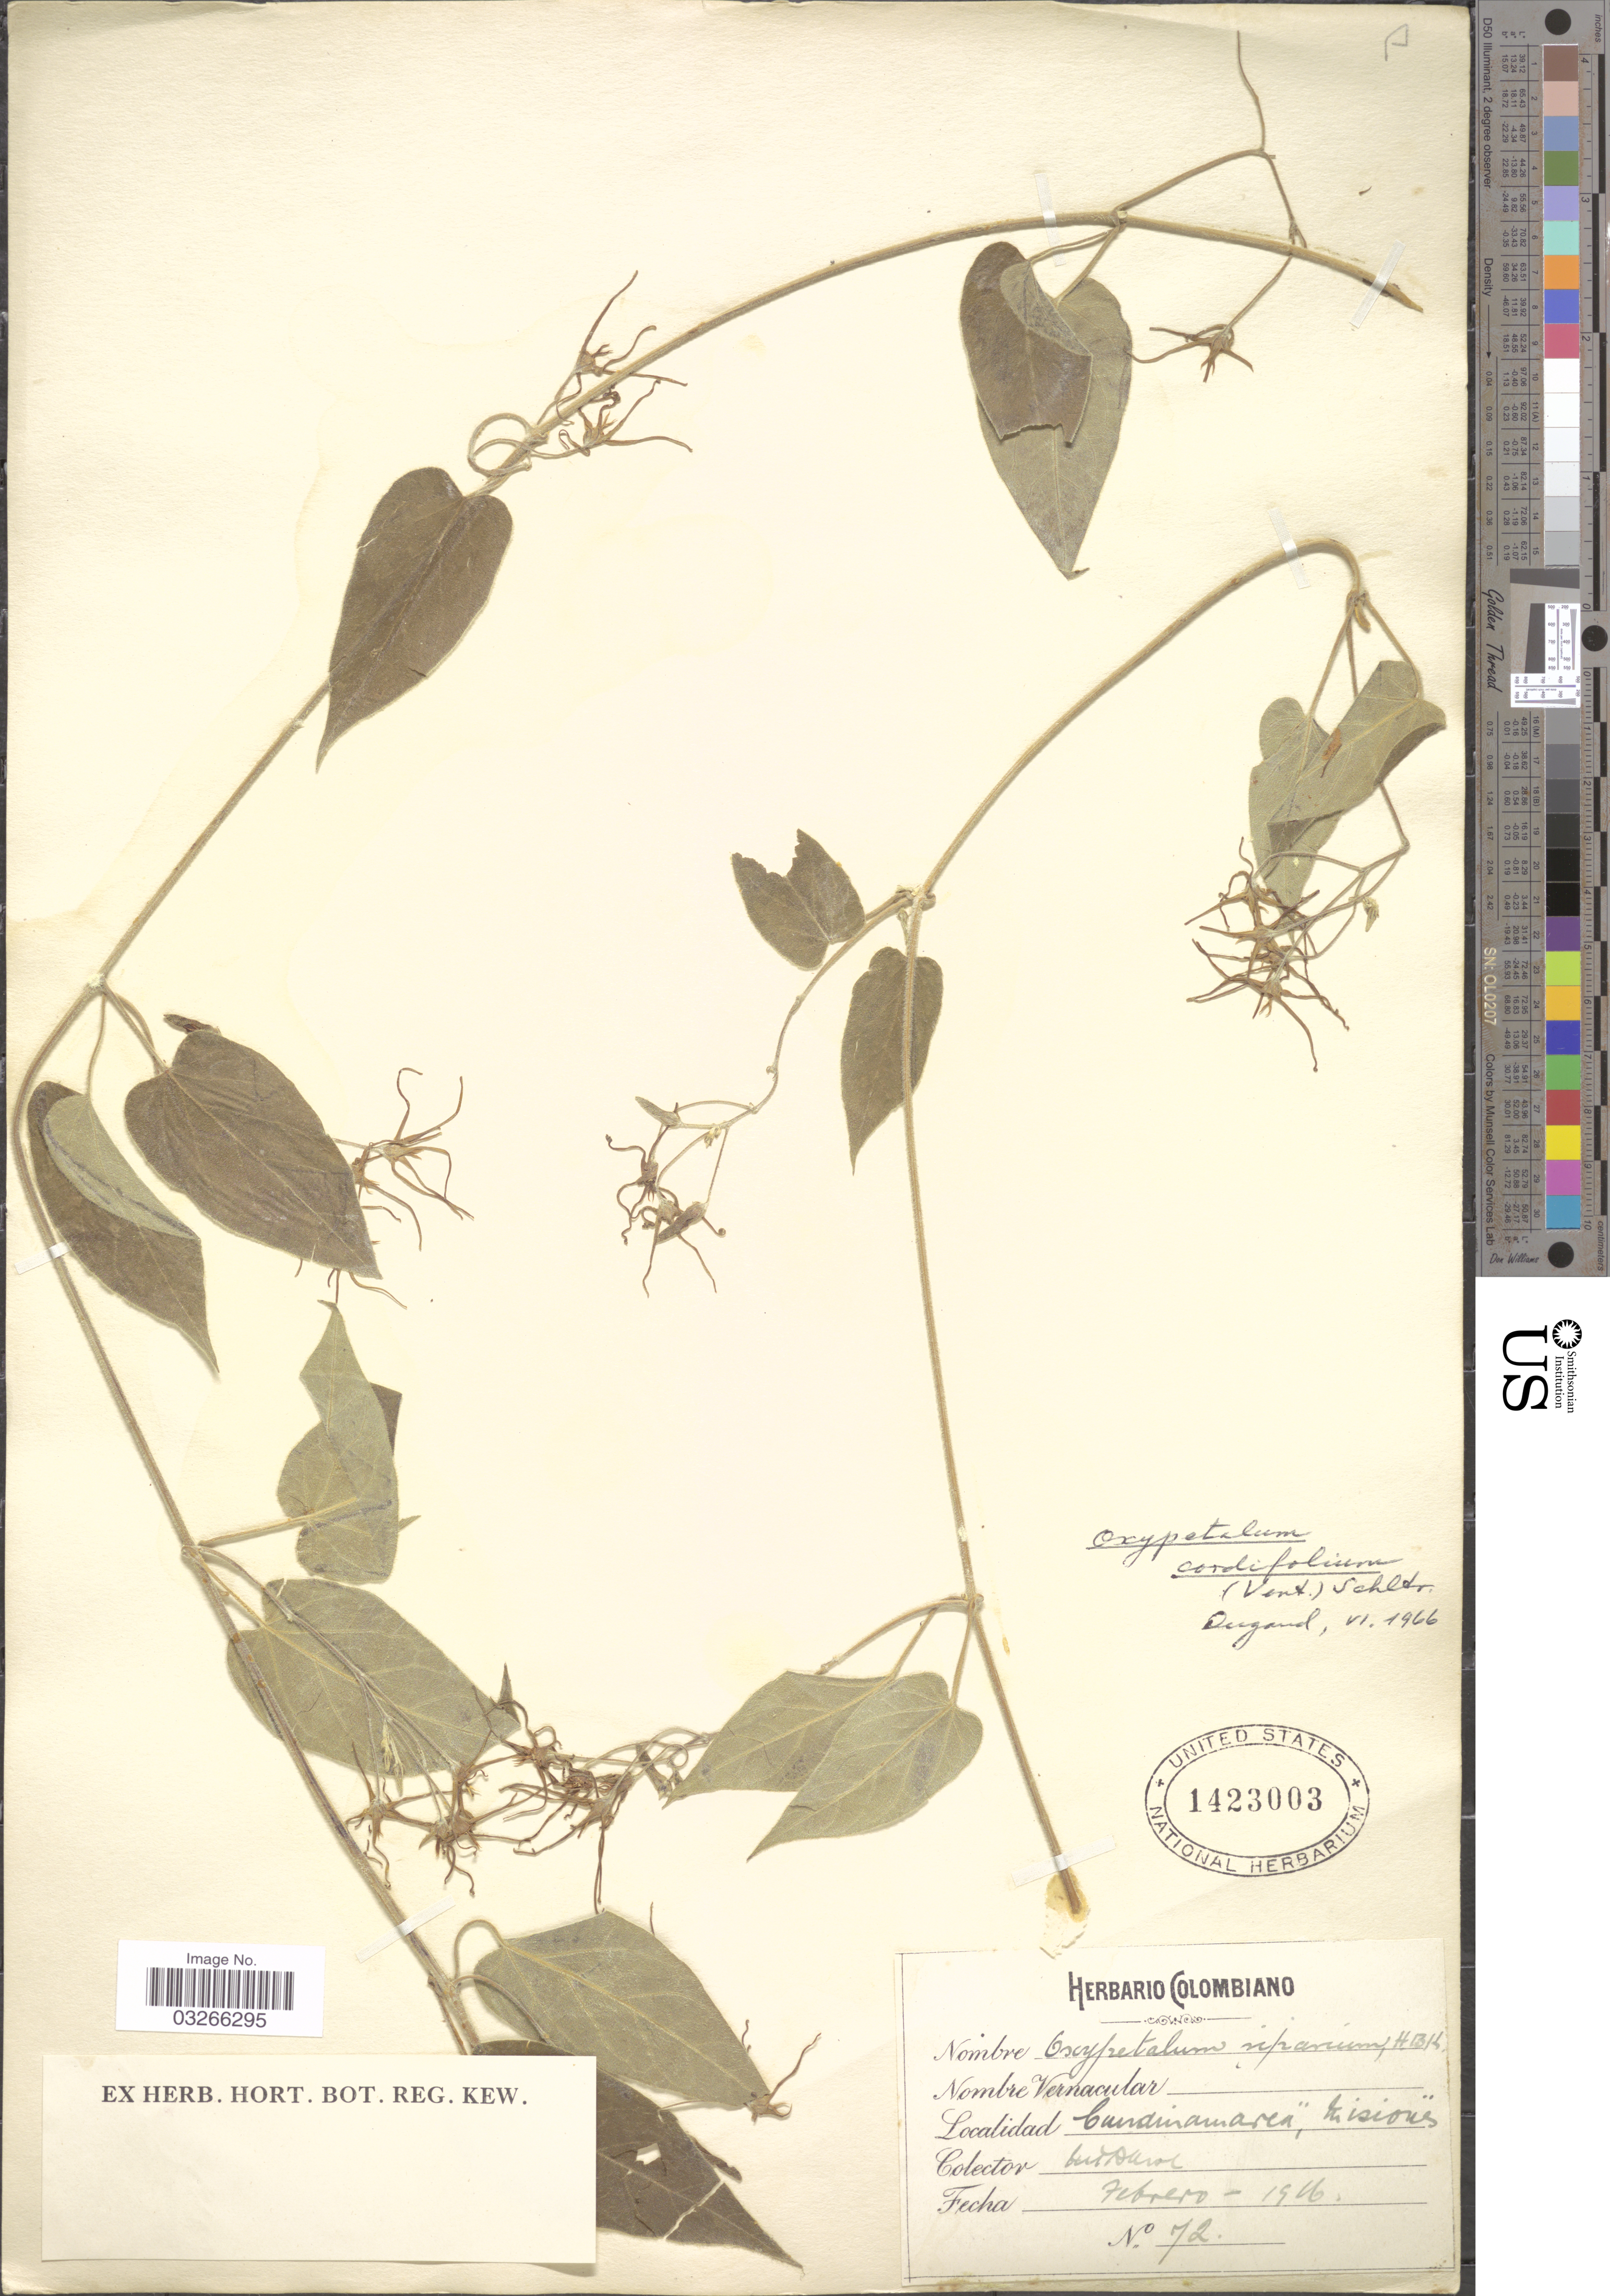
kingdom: Plantae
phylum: Tracheophyta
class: Magnoliopsida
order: Gentianales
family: Apocynaceae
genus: Oxypetalum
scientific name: Oxypetalum cordifolium subsp. cordifolium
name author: (Vent.) Schltr.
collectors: M. T. Dawe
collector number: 72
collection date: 1916-02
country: Colombia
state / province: Cundinamarca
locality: Cundinamarca, "Misions".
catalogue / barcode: US 1423003